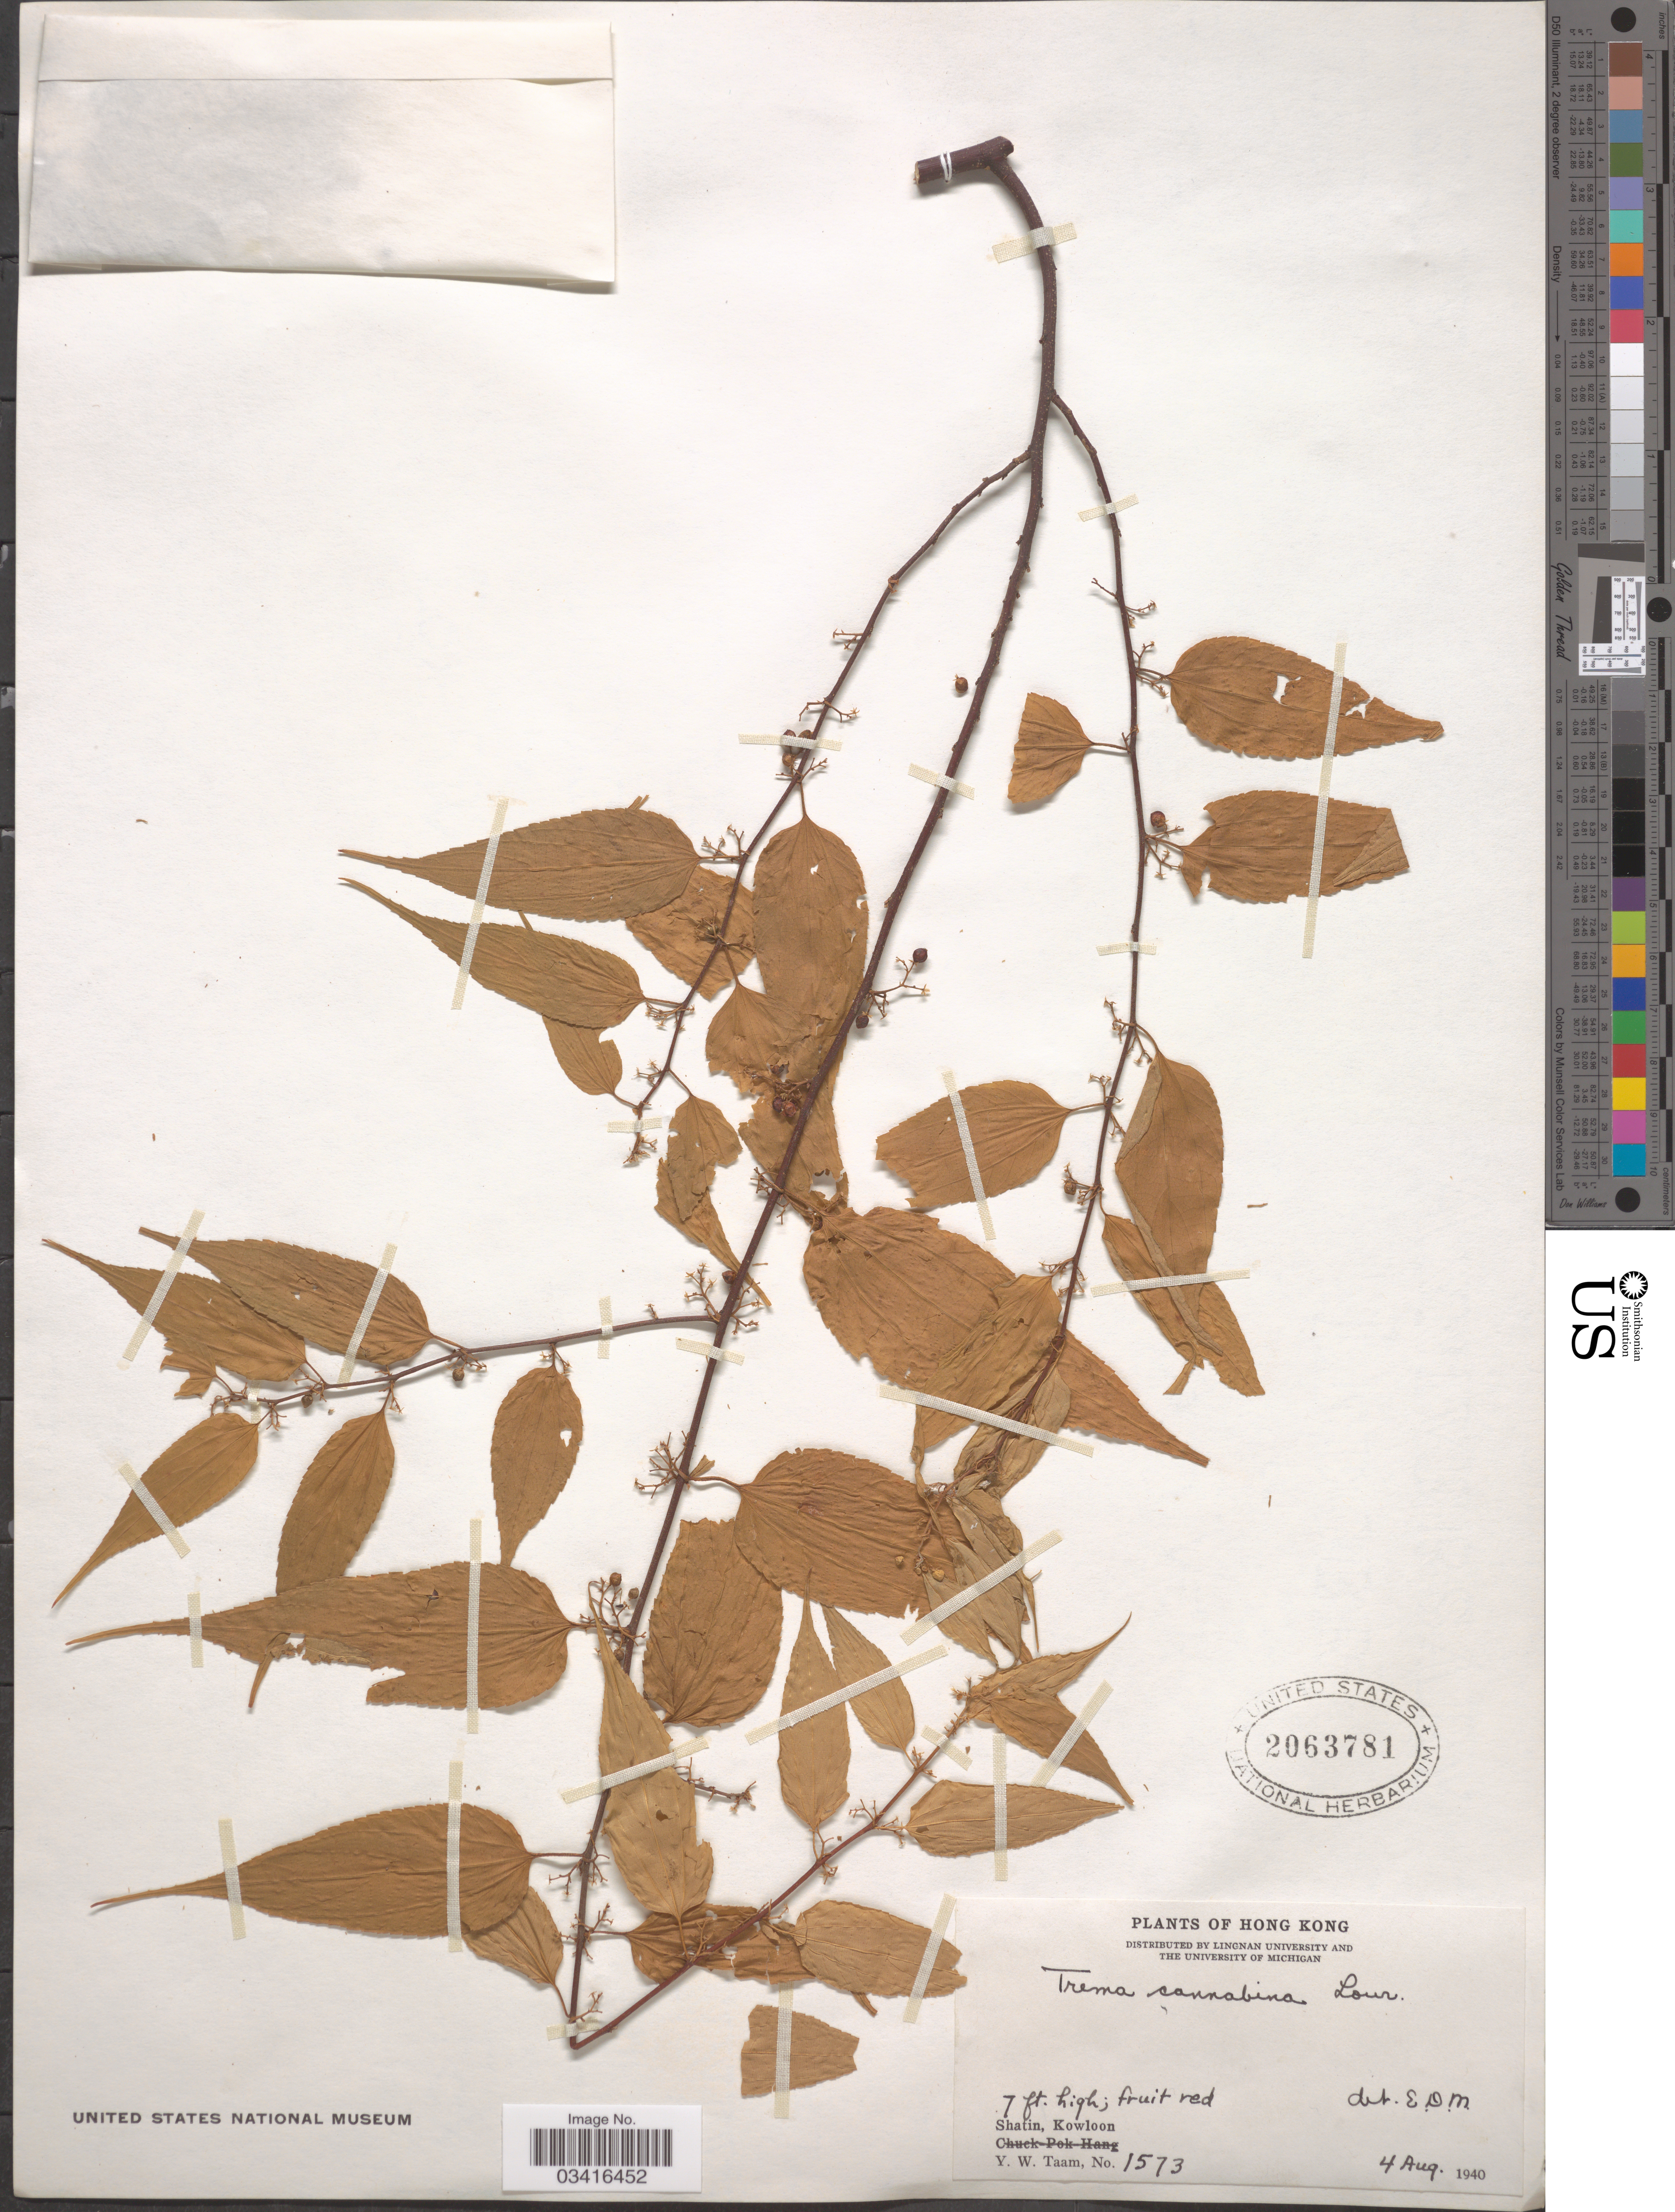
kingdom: Plantae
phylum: Tracheophyta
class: Magnoliopsida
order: Rosales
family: Cannabaceae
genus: Trema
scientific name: Trema cannabina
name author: Lour.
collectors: Y. W. Taam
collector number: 1573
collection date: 1940-08-04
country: China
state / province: Hong Kong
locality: Shatin, Kowloon.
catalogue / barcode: US 2063781